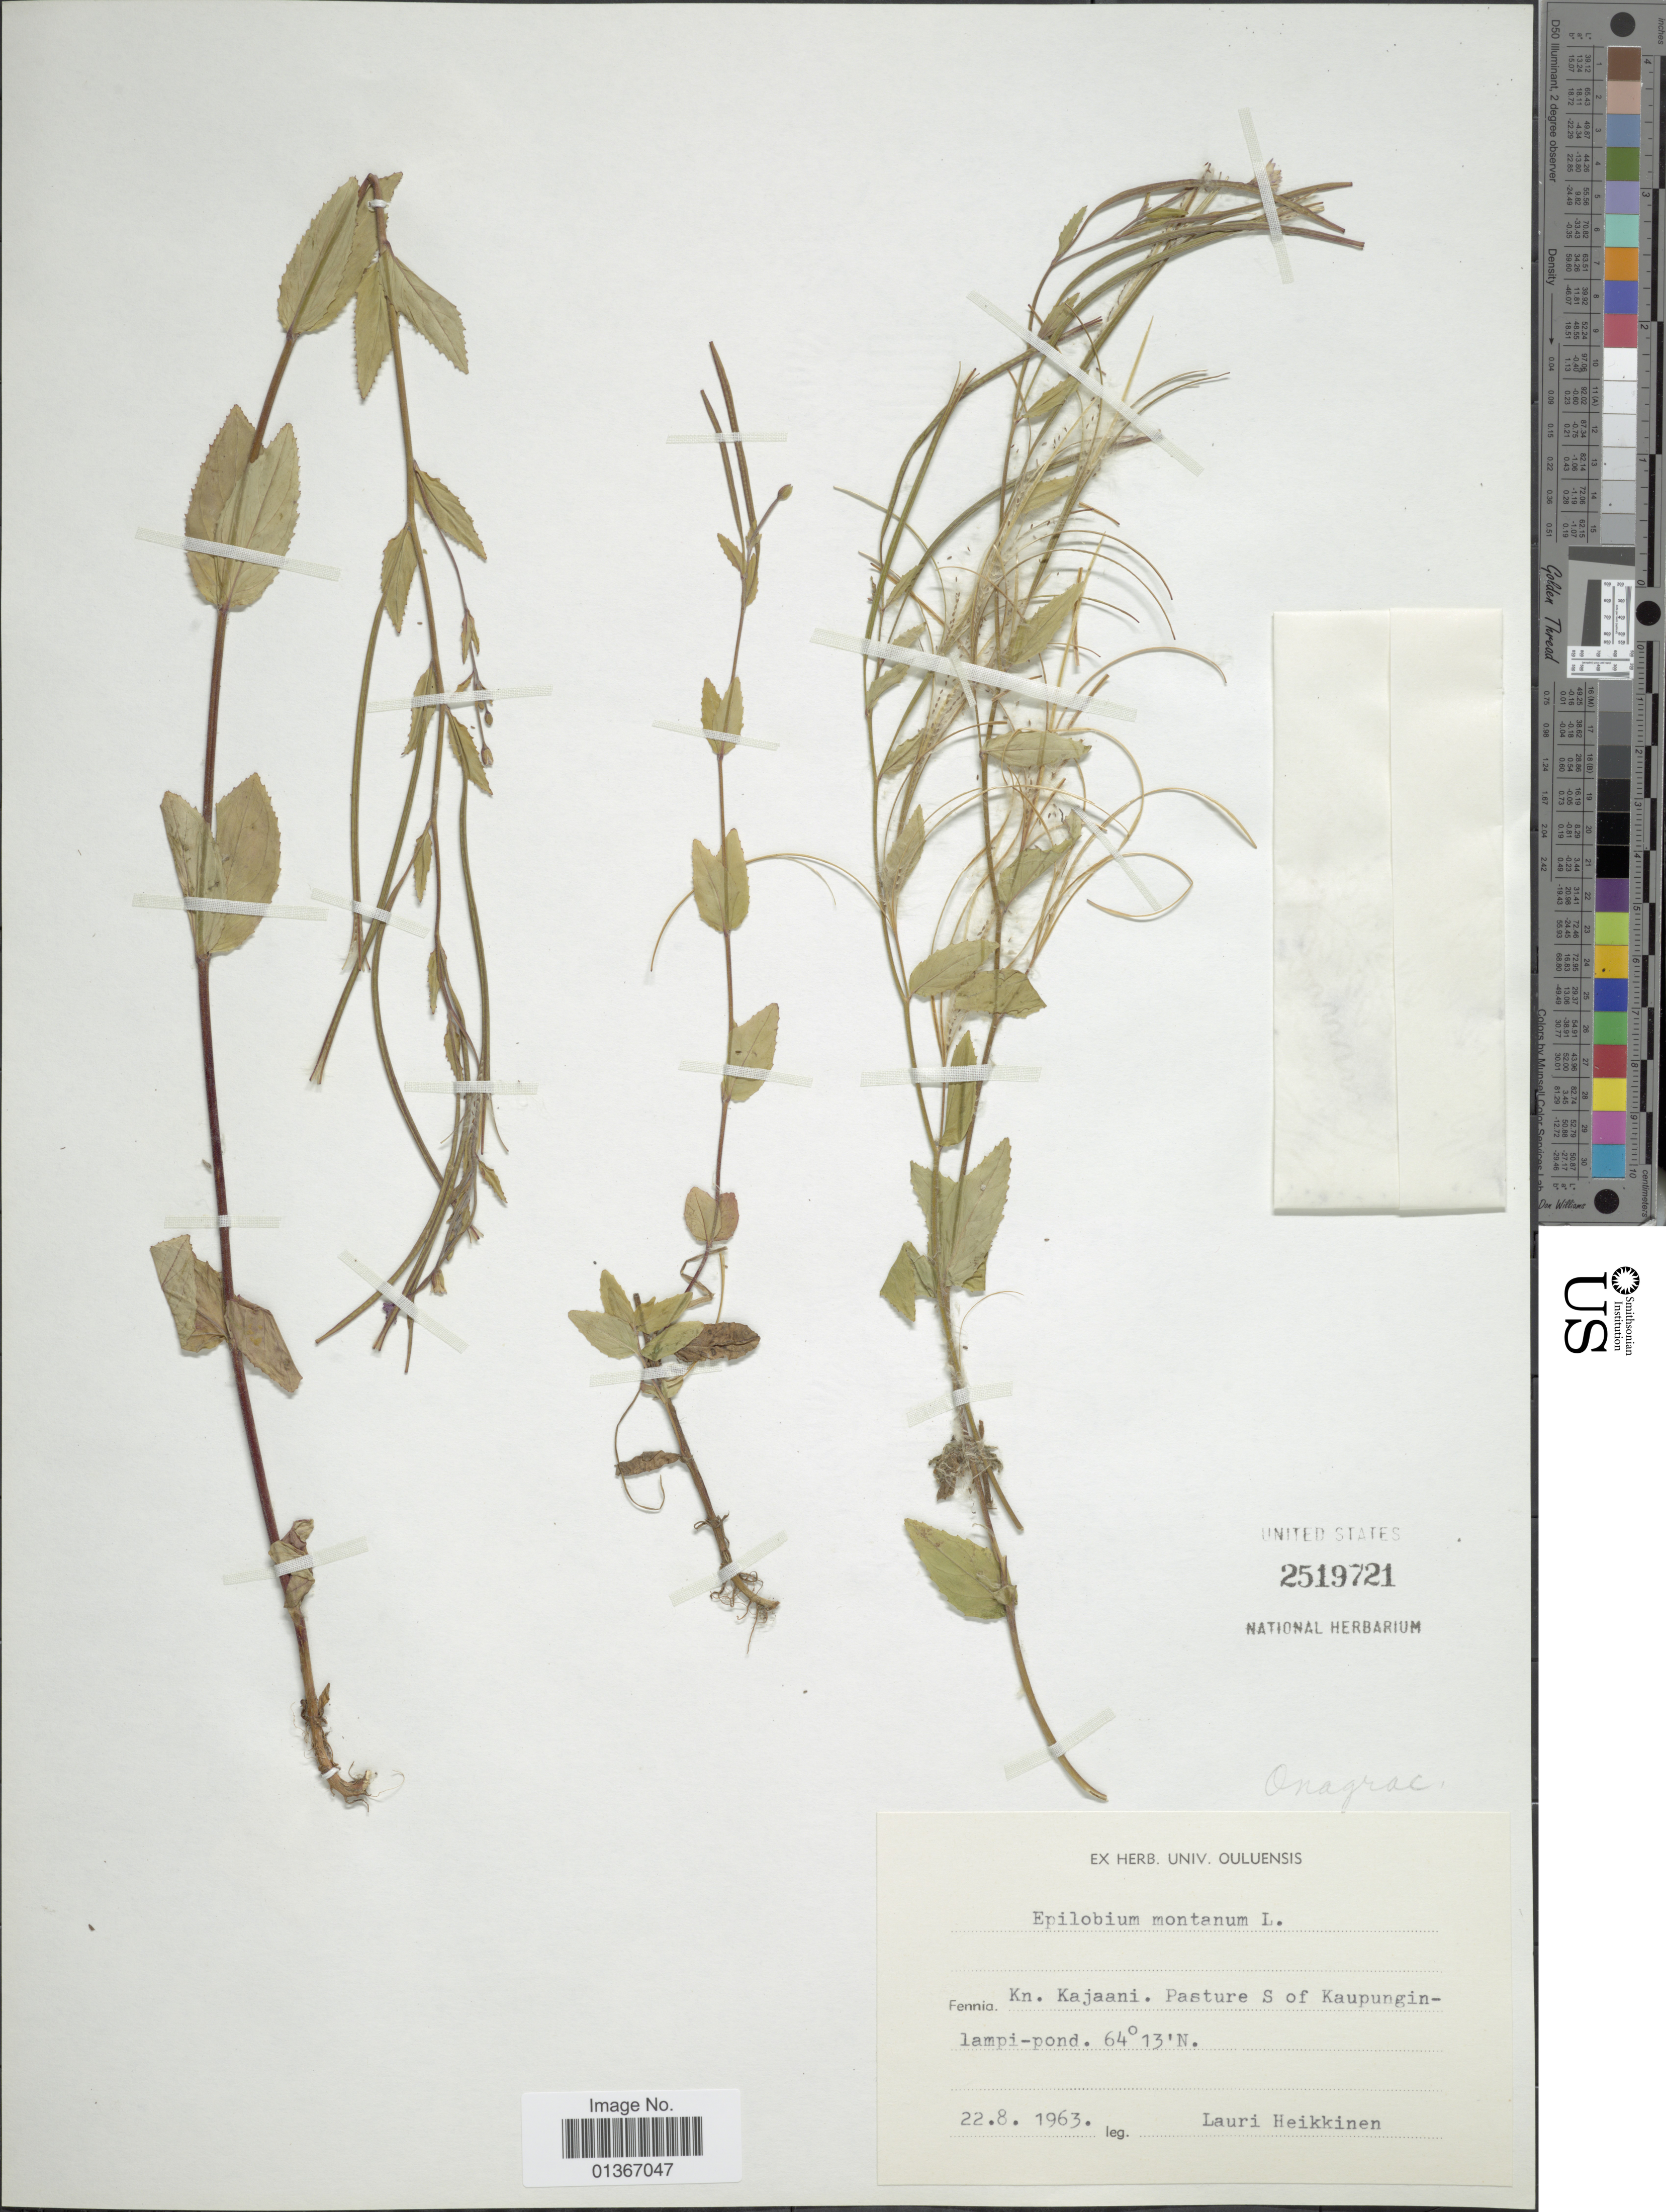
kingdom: Plantae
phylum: Tracheophyta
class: Magnoliopsida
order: Myrtales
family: Onagraceae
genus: Epilobium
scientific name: Epilobium montanum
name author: L.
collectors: L. Heikkinen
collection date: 1963-08-22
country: Finland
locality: Fennia. Kn. Kajaani. Pasture S of Kaupunginlampi-pond.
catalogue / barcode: US 2519721